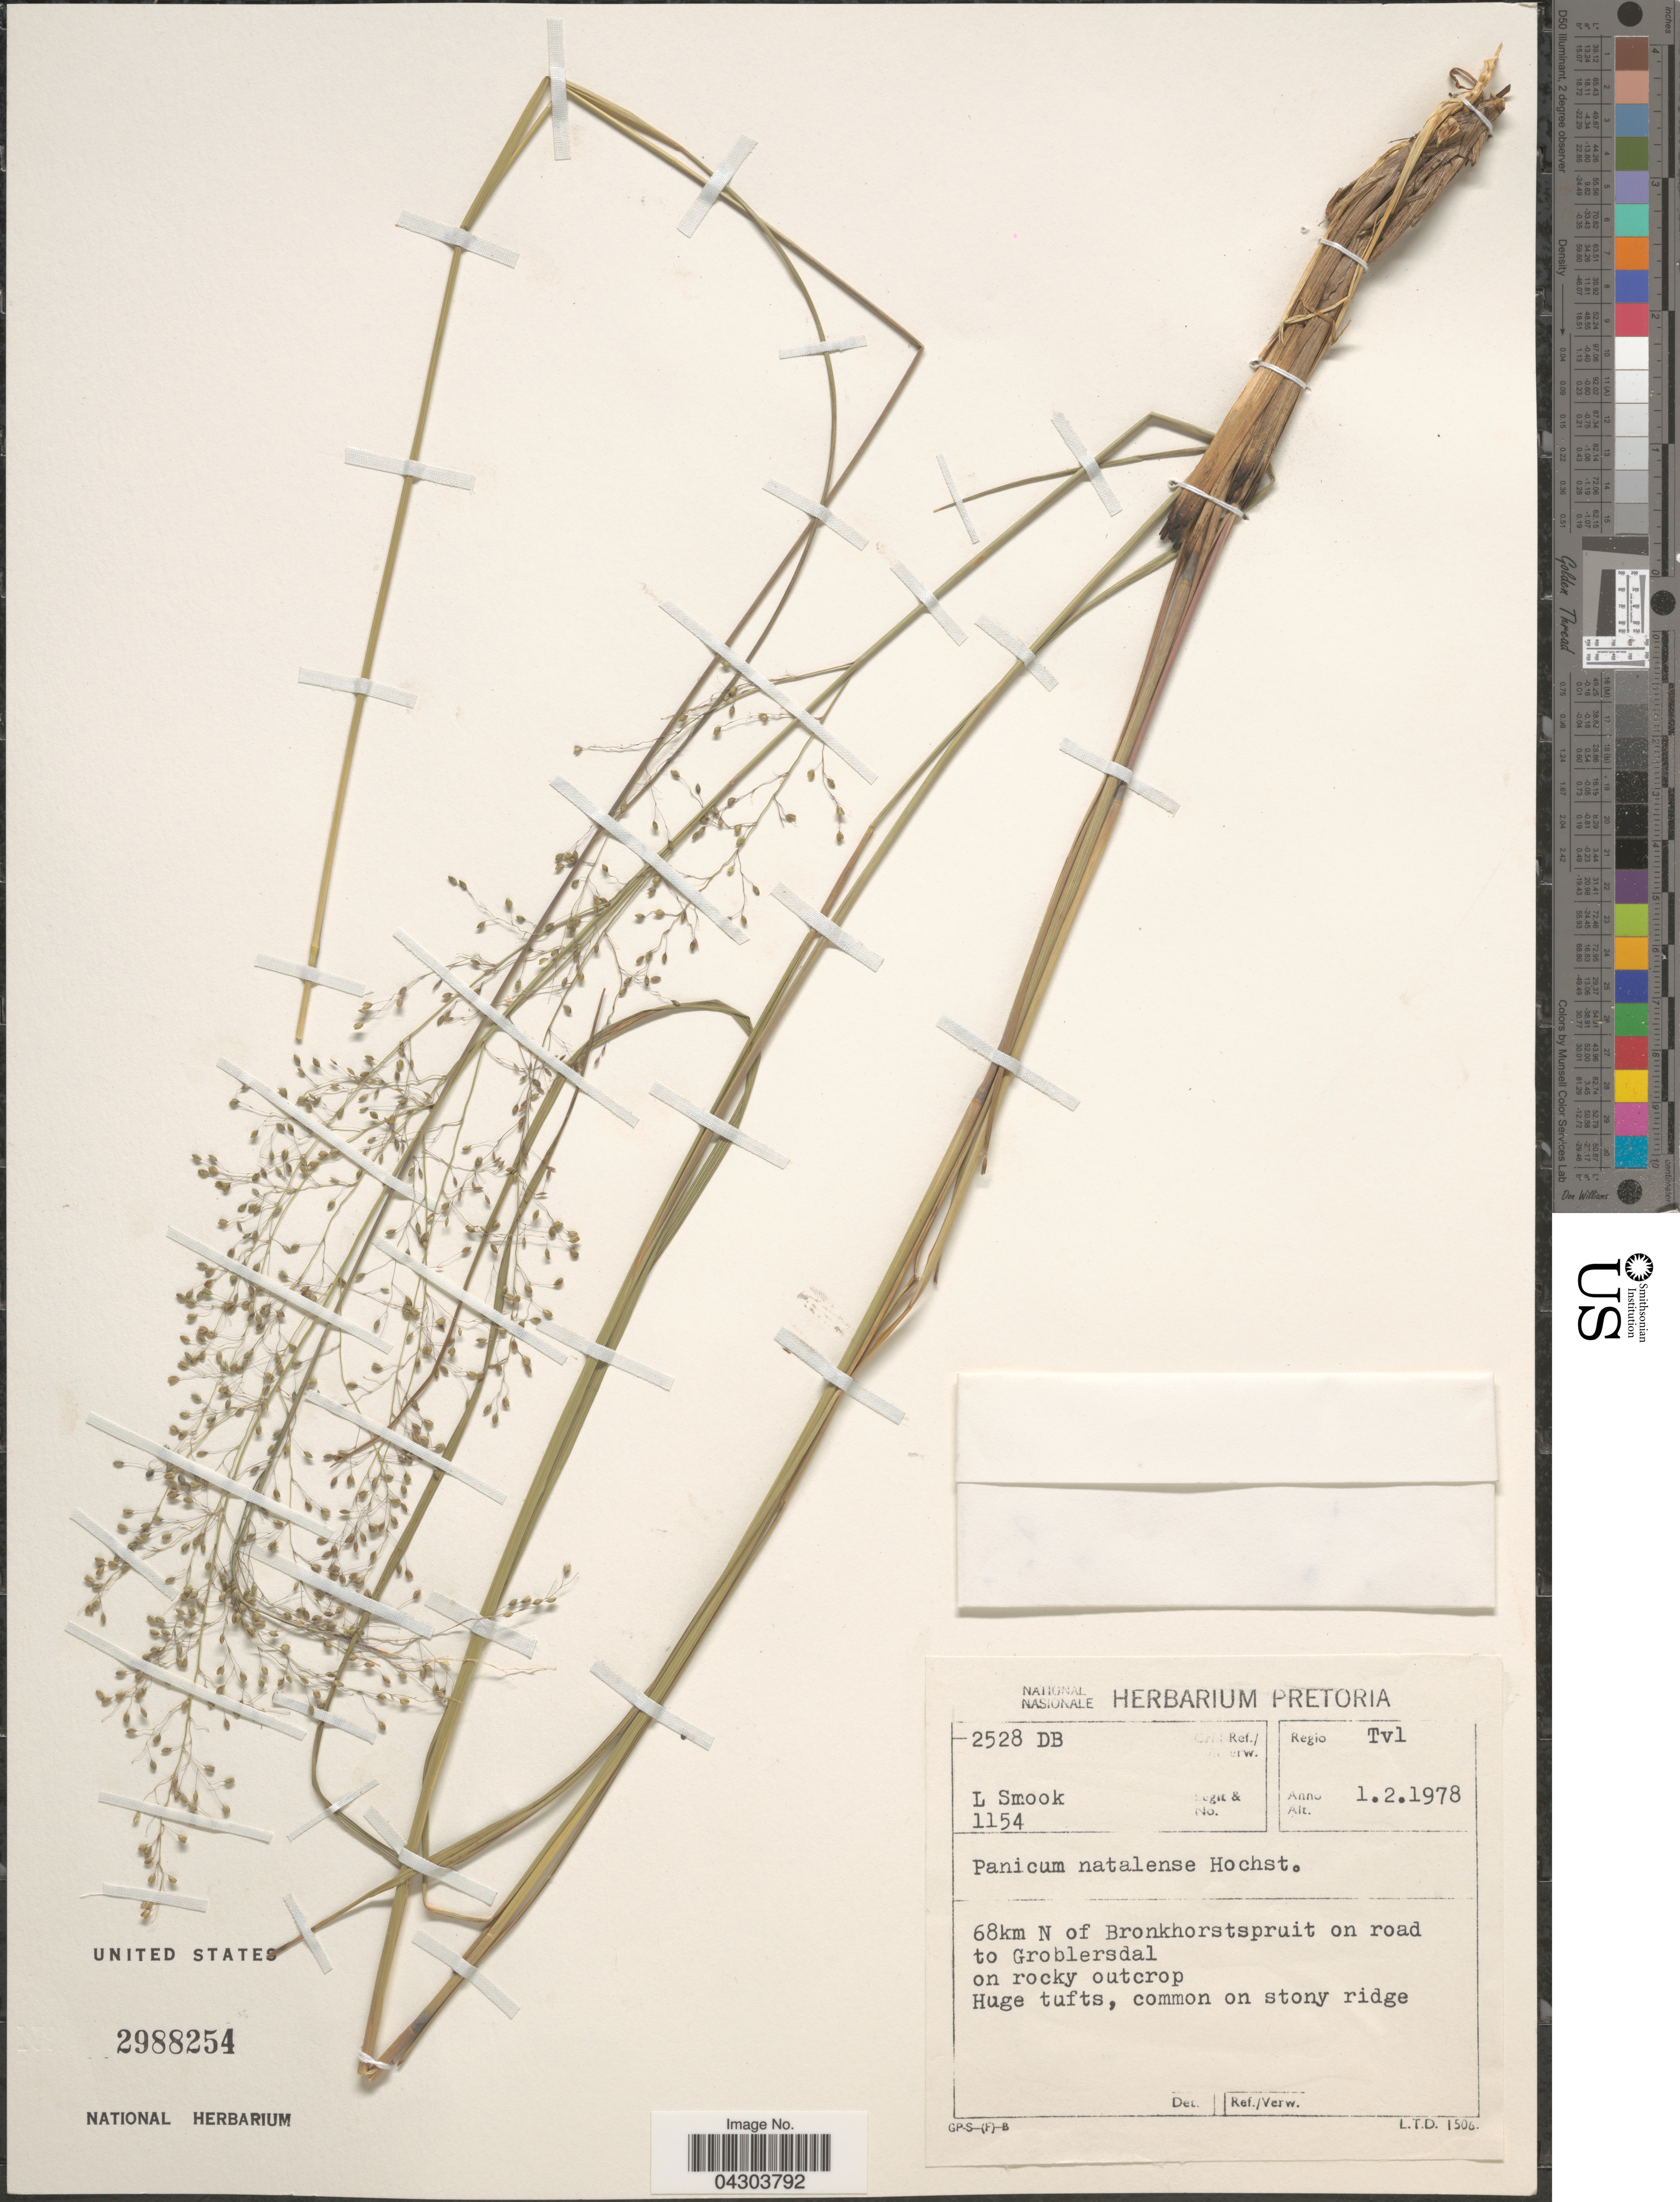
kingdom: Plantae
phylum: Tracheophyta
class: Liliopsida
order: Poales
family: Poaceae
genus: Panicum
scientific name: Panicum natalense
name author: Hochst.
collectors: L. Smook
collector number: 1154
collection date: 1978-02-01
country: South Africa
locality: Grid Ref./Ruitverw. 2528 DB. Regio Tvl. 68 km N of Bronkhorstspruit on road to Groblersdal.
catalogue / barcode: US 2988254